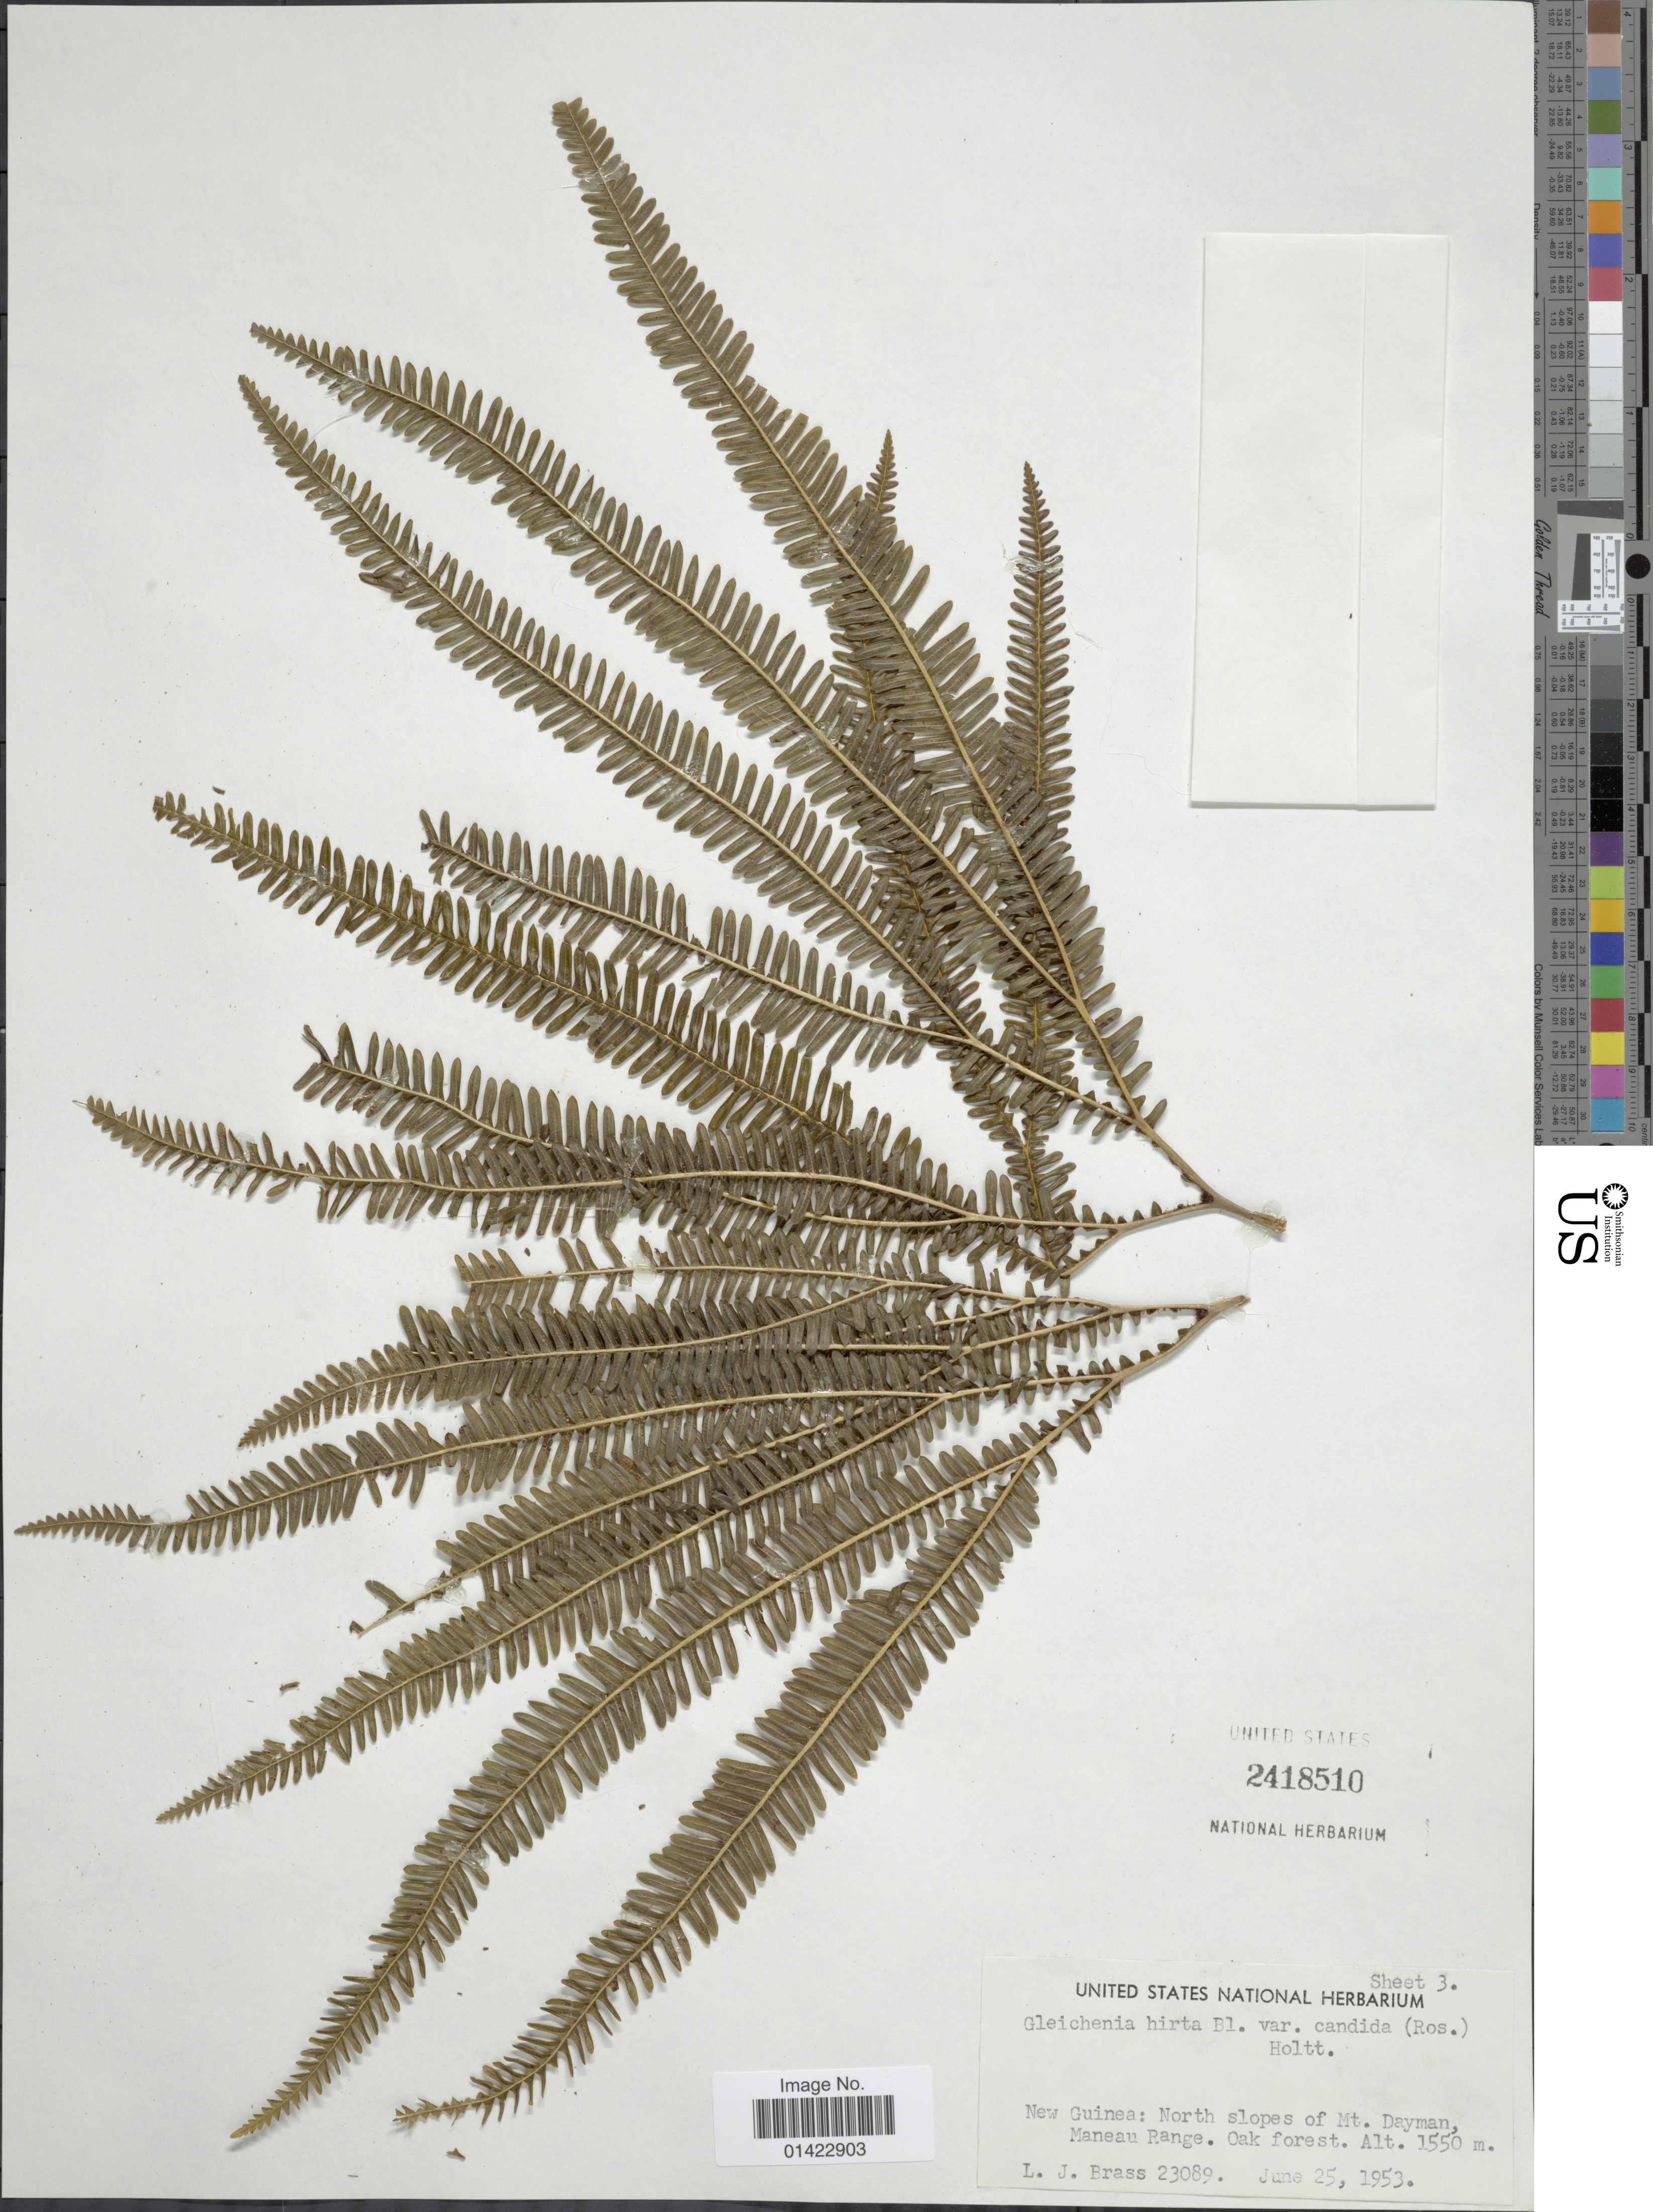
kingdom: Plantae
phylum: Tracheophyta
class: Polypodiopsida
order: Gleicheniales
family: Gleicheniaceae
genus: Sticherus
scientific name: Sticherus hirtus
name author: (Blume) Ching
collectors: L. J. Brass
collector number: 23089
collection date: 1953-06-25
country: Papua New Guinea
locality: New Guinea: North slopes of Mt. Dayman, Maneau Range. Oak forest.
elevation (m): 1550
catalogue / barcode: US 2418510